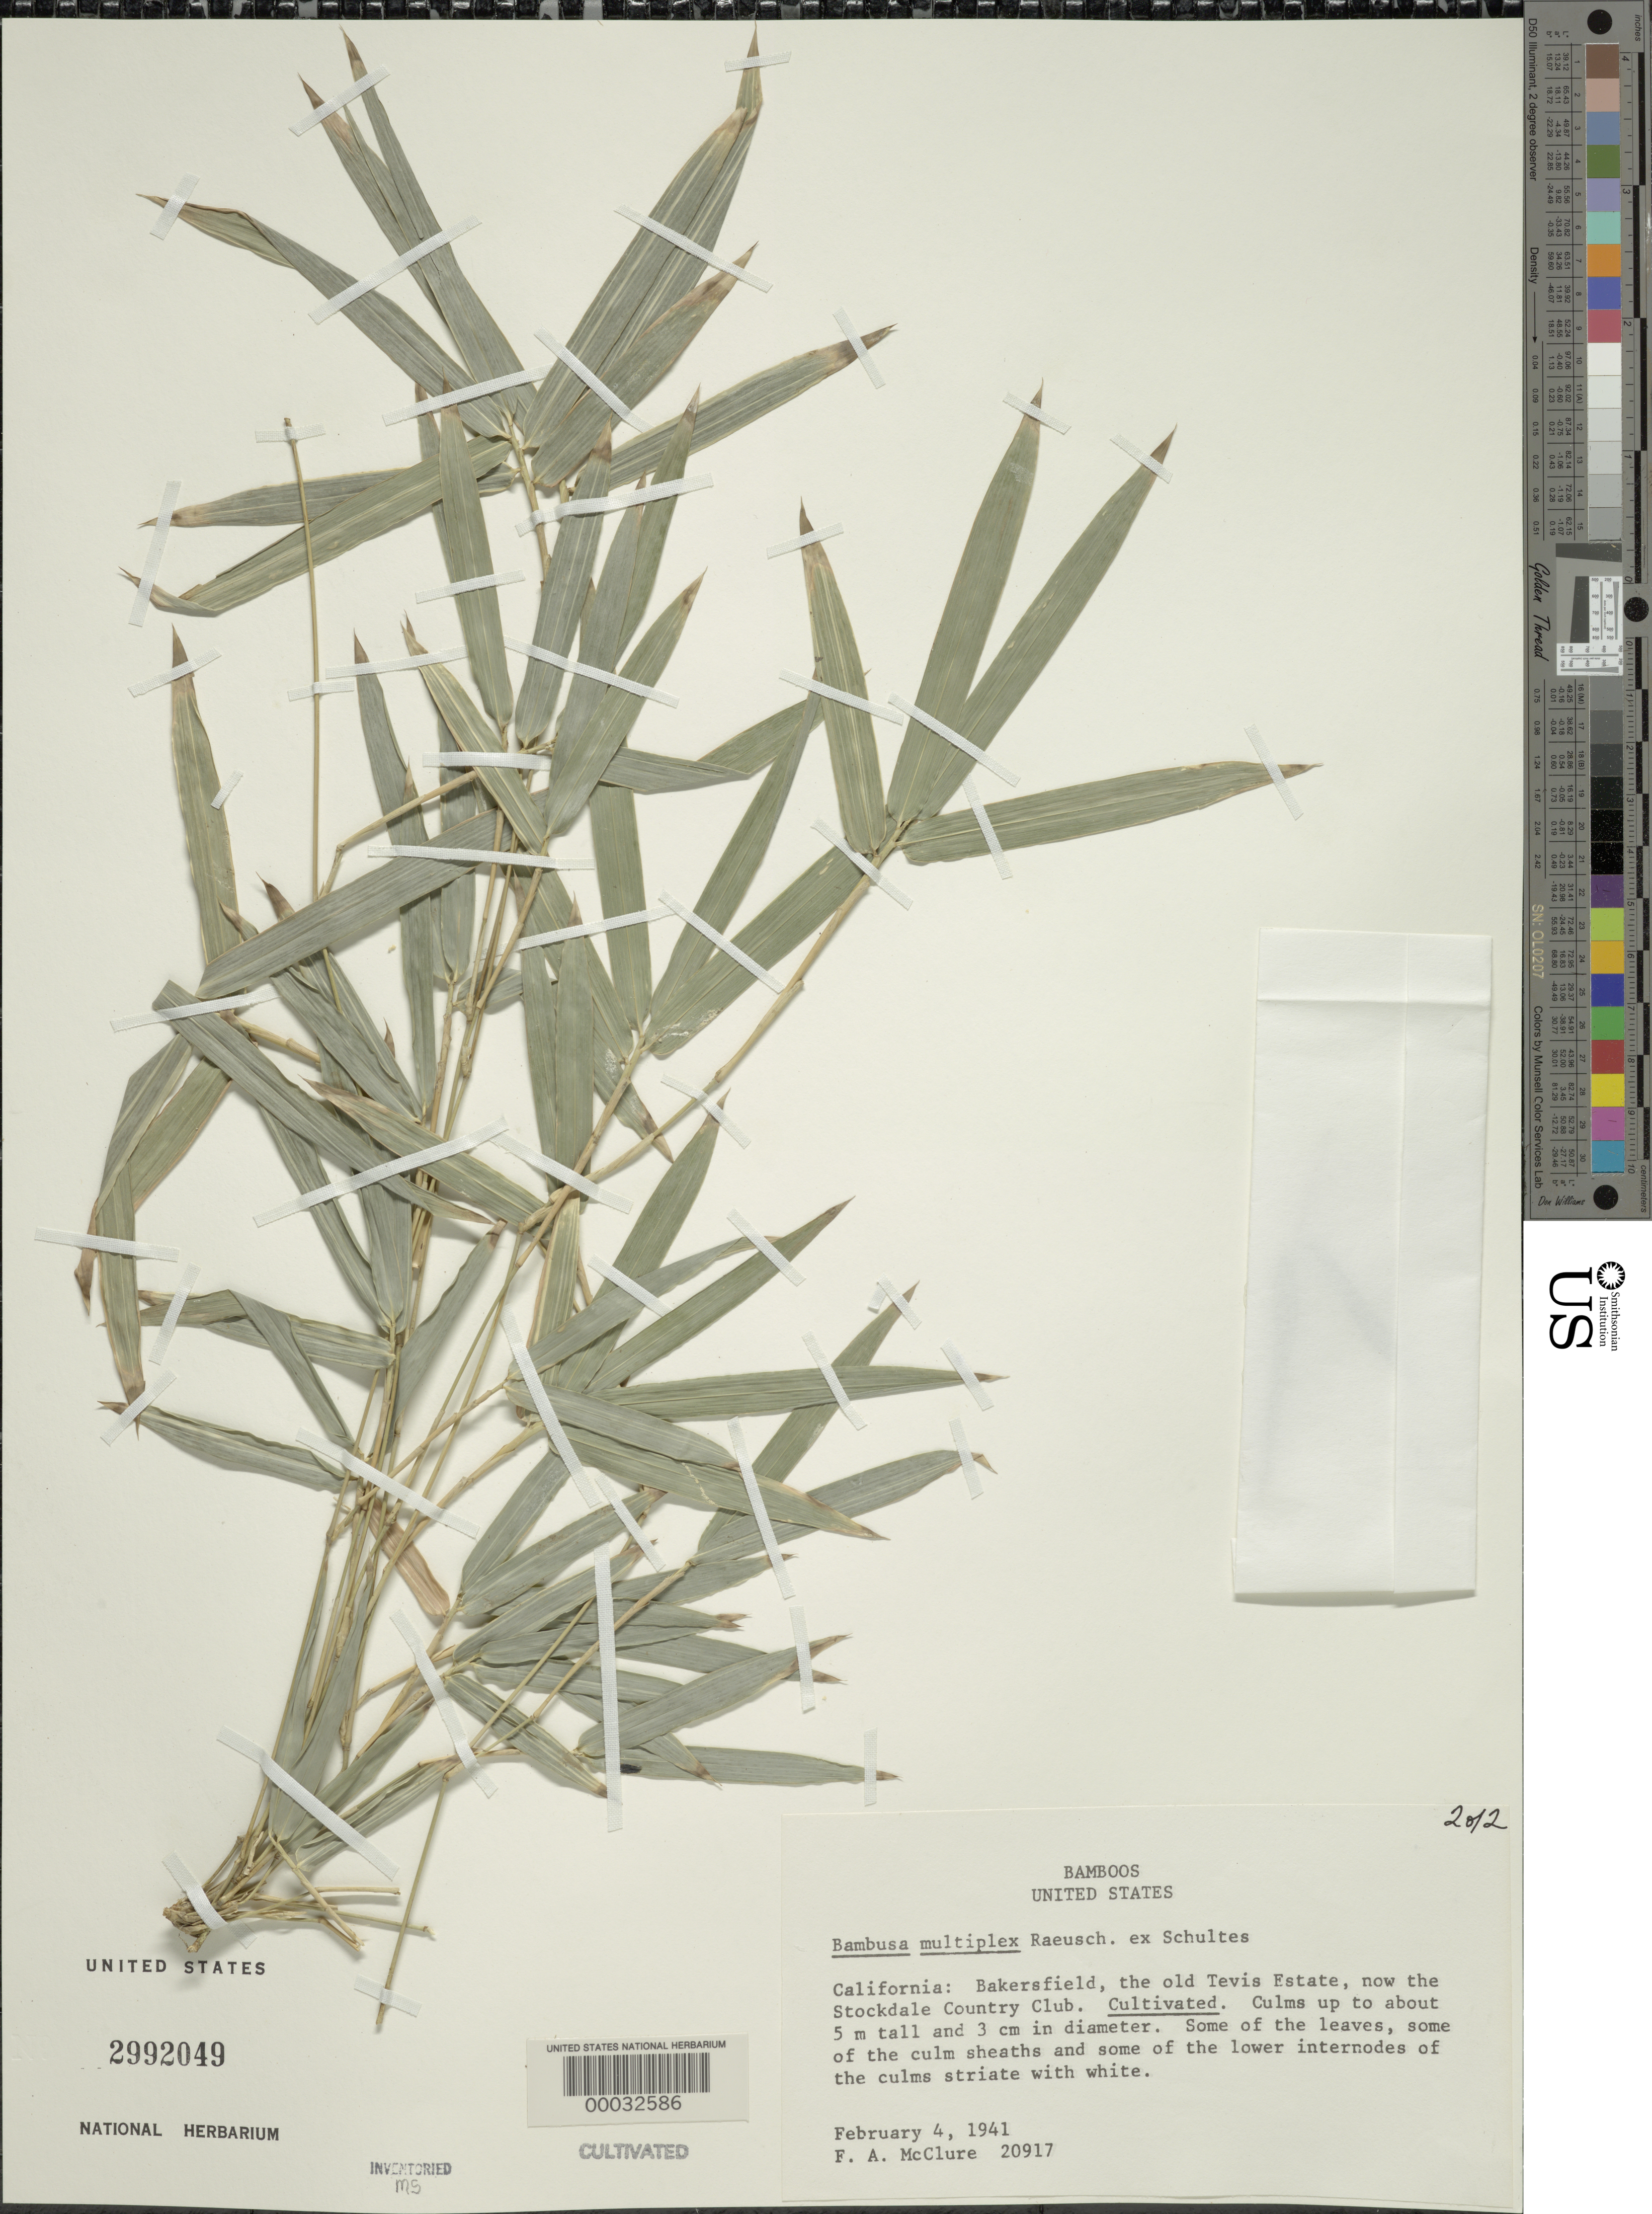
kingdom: Plantae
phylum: Tracheophyta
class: Liliopsida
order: Poales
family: Poaceae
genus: Bambusa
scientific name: Bambusa multiplex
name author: (Lour.) Raeusch. ex Schult. & Schult. f.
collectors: F. A. McClure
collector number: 20917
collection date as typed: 04 Feb 1941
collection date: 1941-02-04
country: United States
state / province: California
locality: Tevis estate, bakersfield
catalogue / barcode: US 2992049